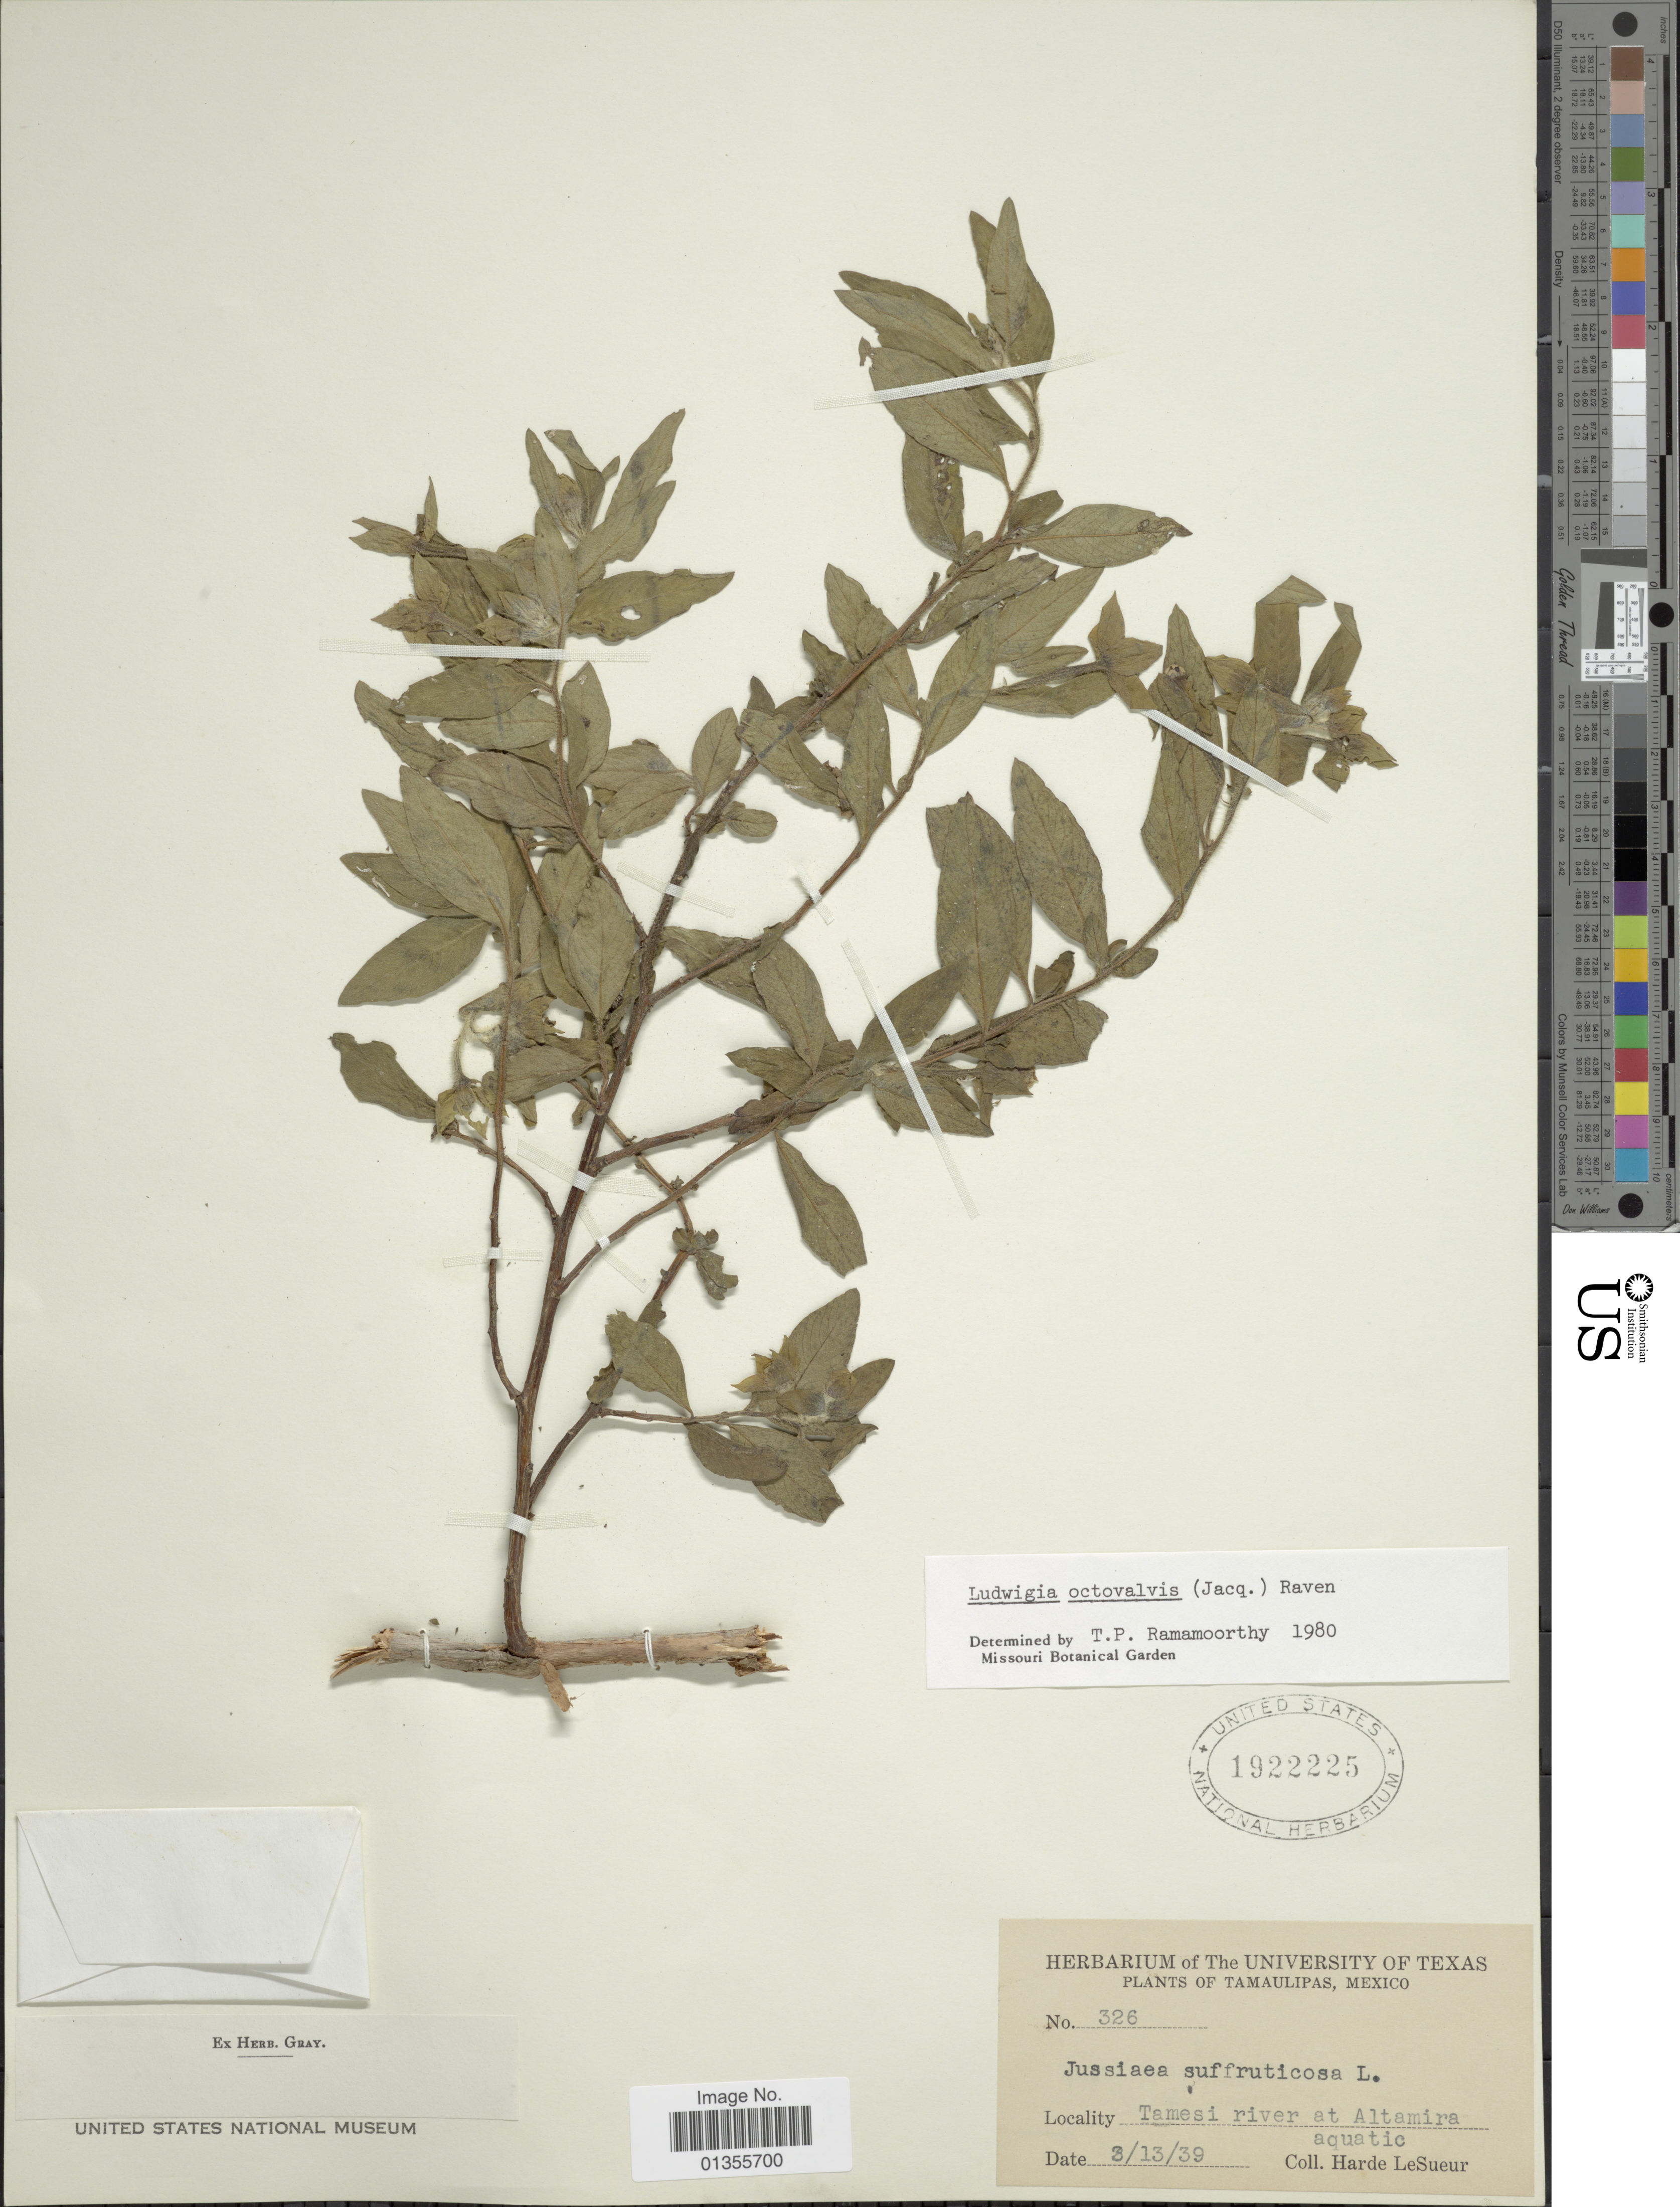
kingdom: Plantae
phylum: Tracheophyta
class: Magnoliopsida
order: Myrtales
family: Onagraceae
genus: Ludwigia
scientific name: Ludwigia octovalvis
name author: (Jacq.) P.H. Raven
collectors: H. LeSueur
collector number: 326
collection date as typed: Transcribed d/m/y: 13/3/39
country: Mexico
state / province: Tamaulipas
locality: Tamesi river at Altamira aquatic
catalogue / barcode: US 1922225